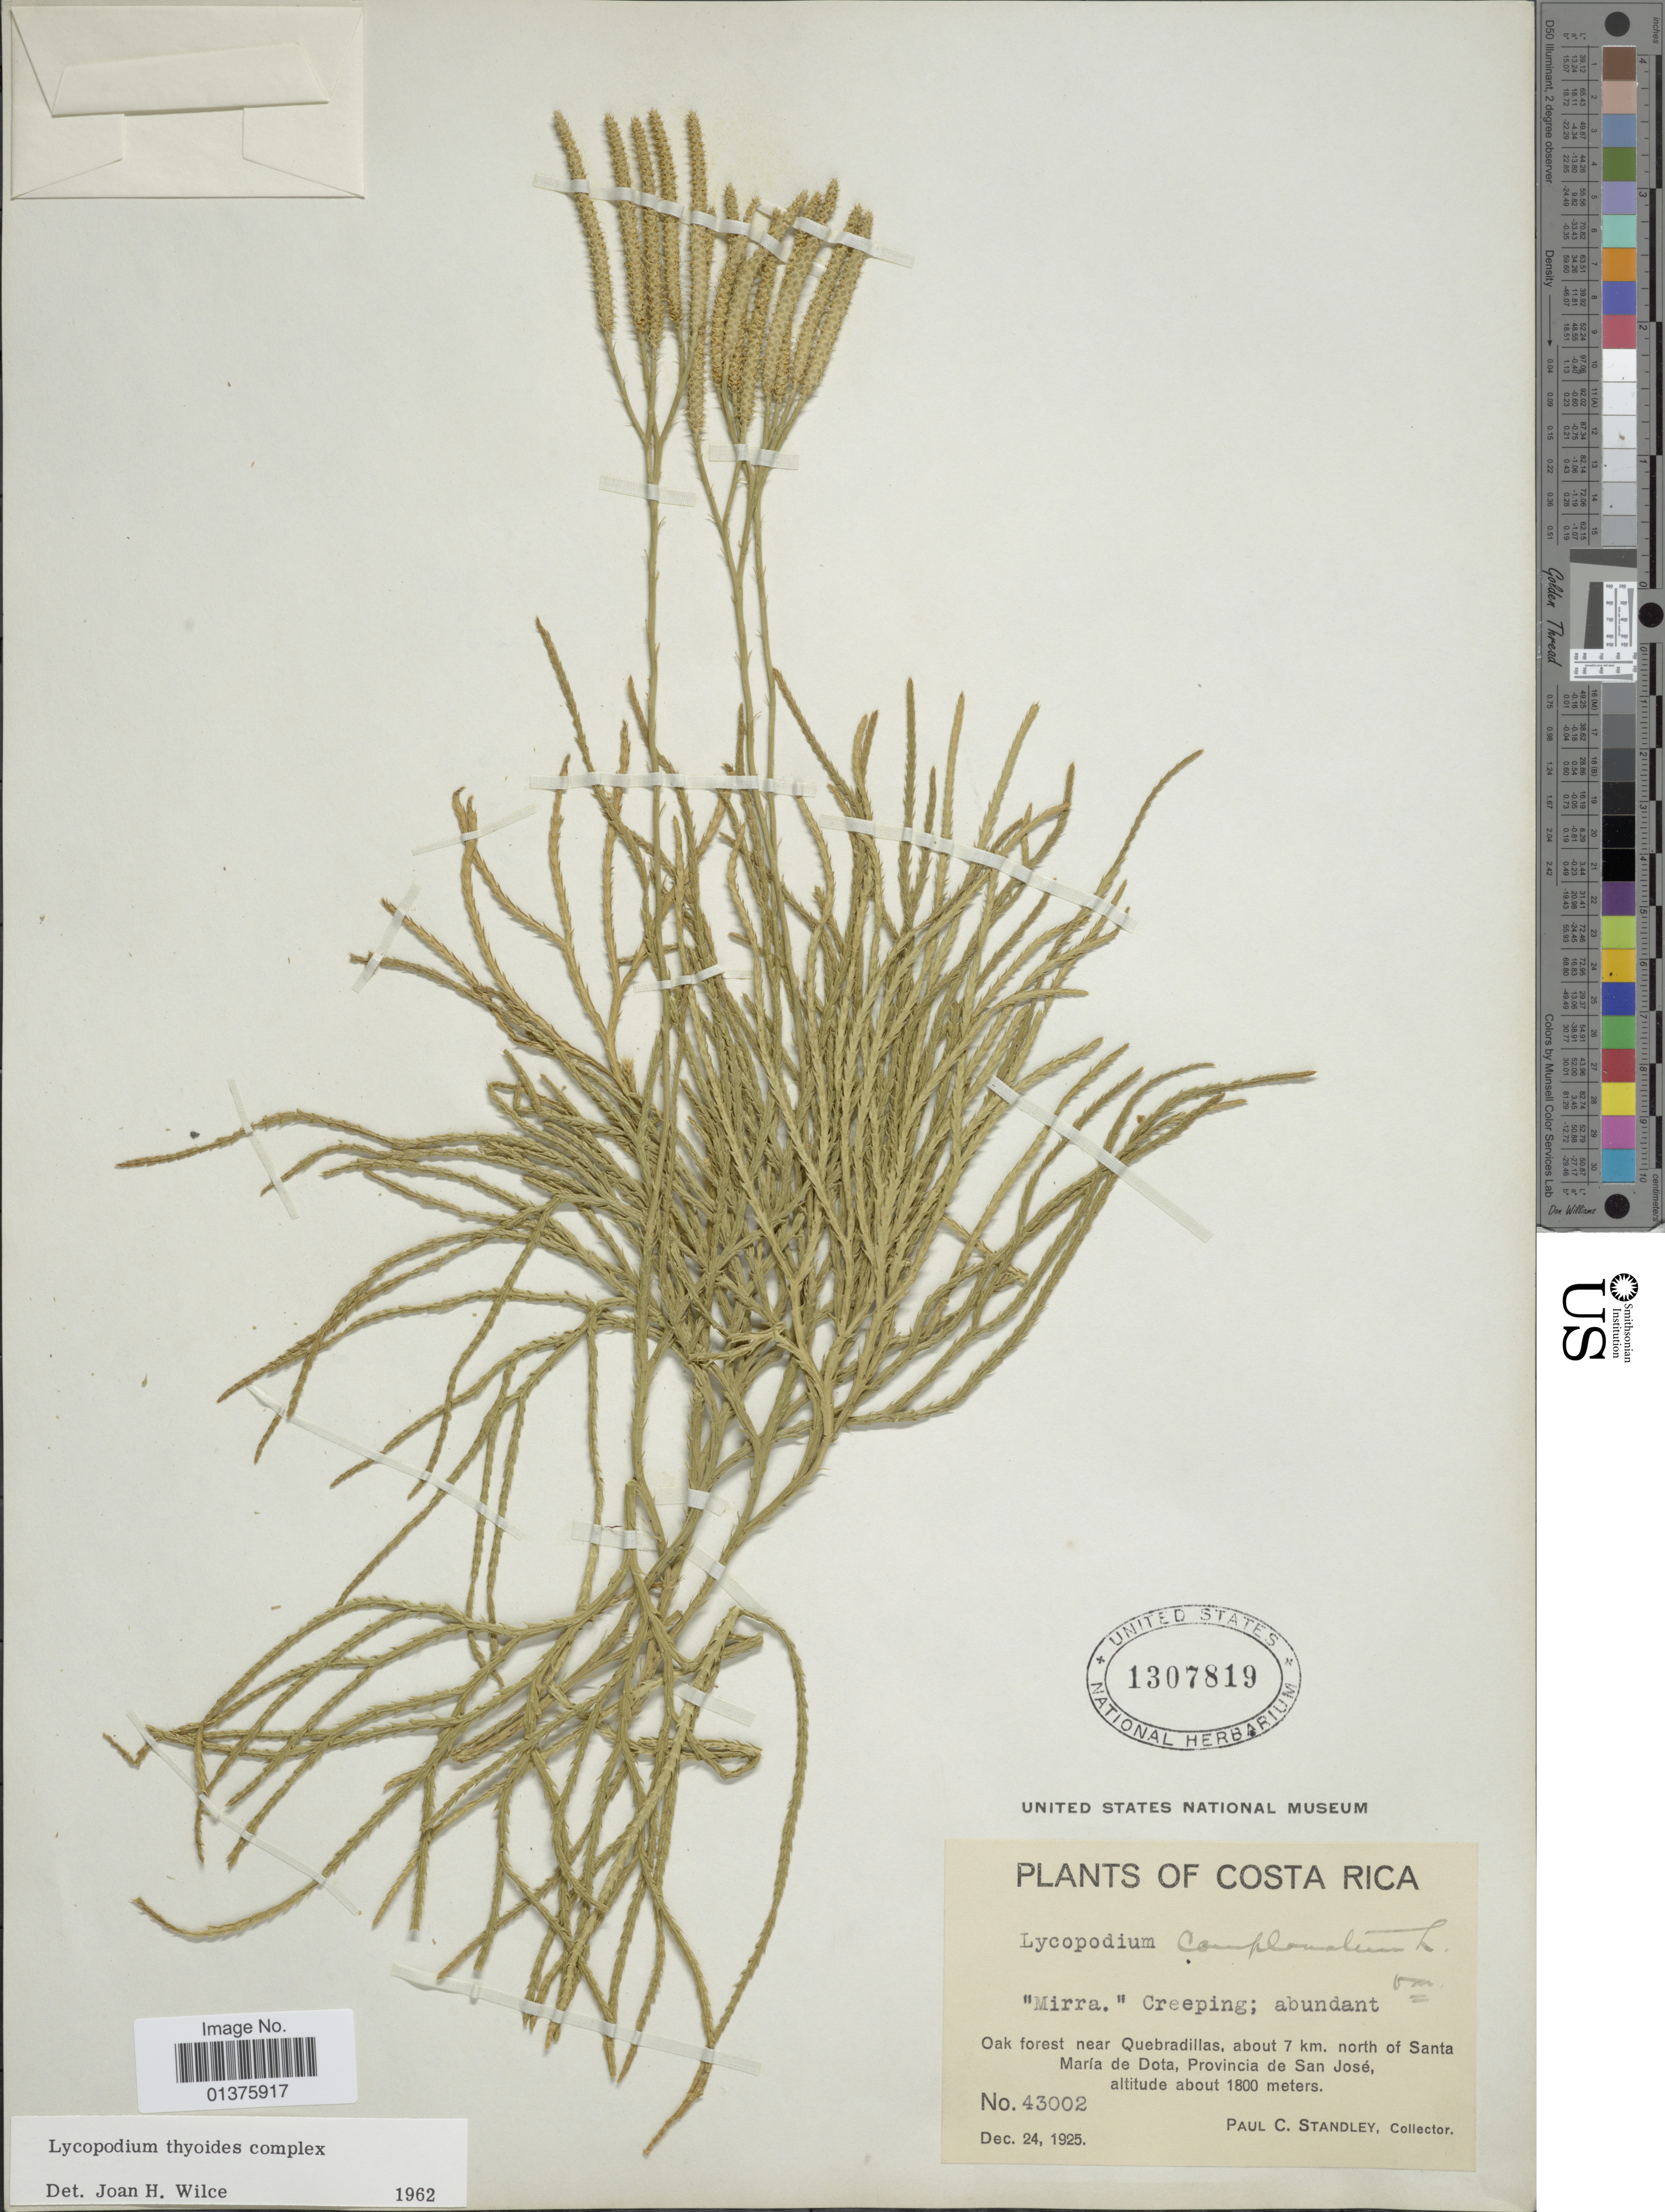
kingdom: Plantae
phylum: Tracheophyta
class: Lycopodiopsida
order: Lycopodiales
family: Lycopodiaceae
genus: Diphasiastrum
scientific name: Diphasiastrum thyoides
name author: (Humb. & Bonpl. ex Willd.) Holub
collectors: P. C. Standley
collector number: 43002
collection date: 1925-12-24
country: Costa Rica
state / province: San José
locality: Oak forest near Quebradillas, about 7km north of Santa Maria de Dota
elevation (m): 1800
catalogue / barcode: US 1307819